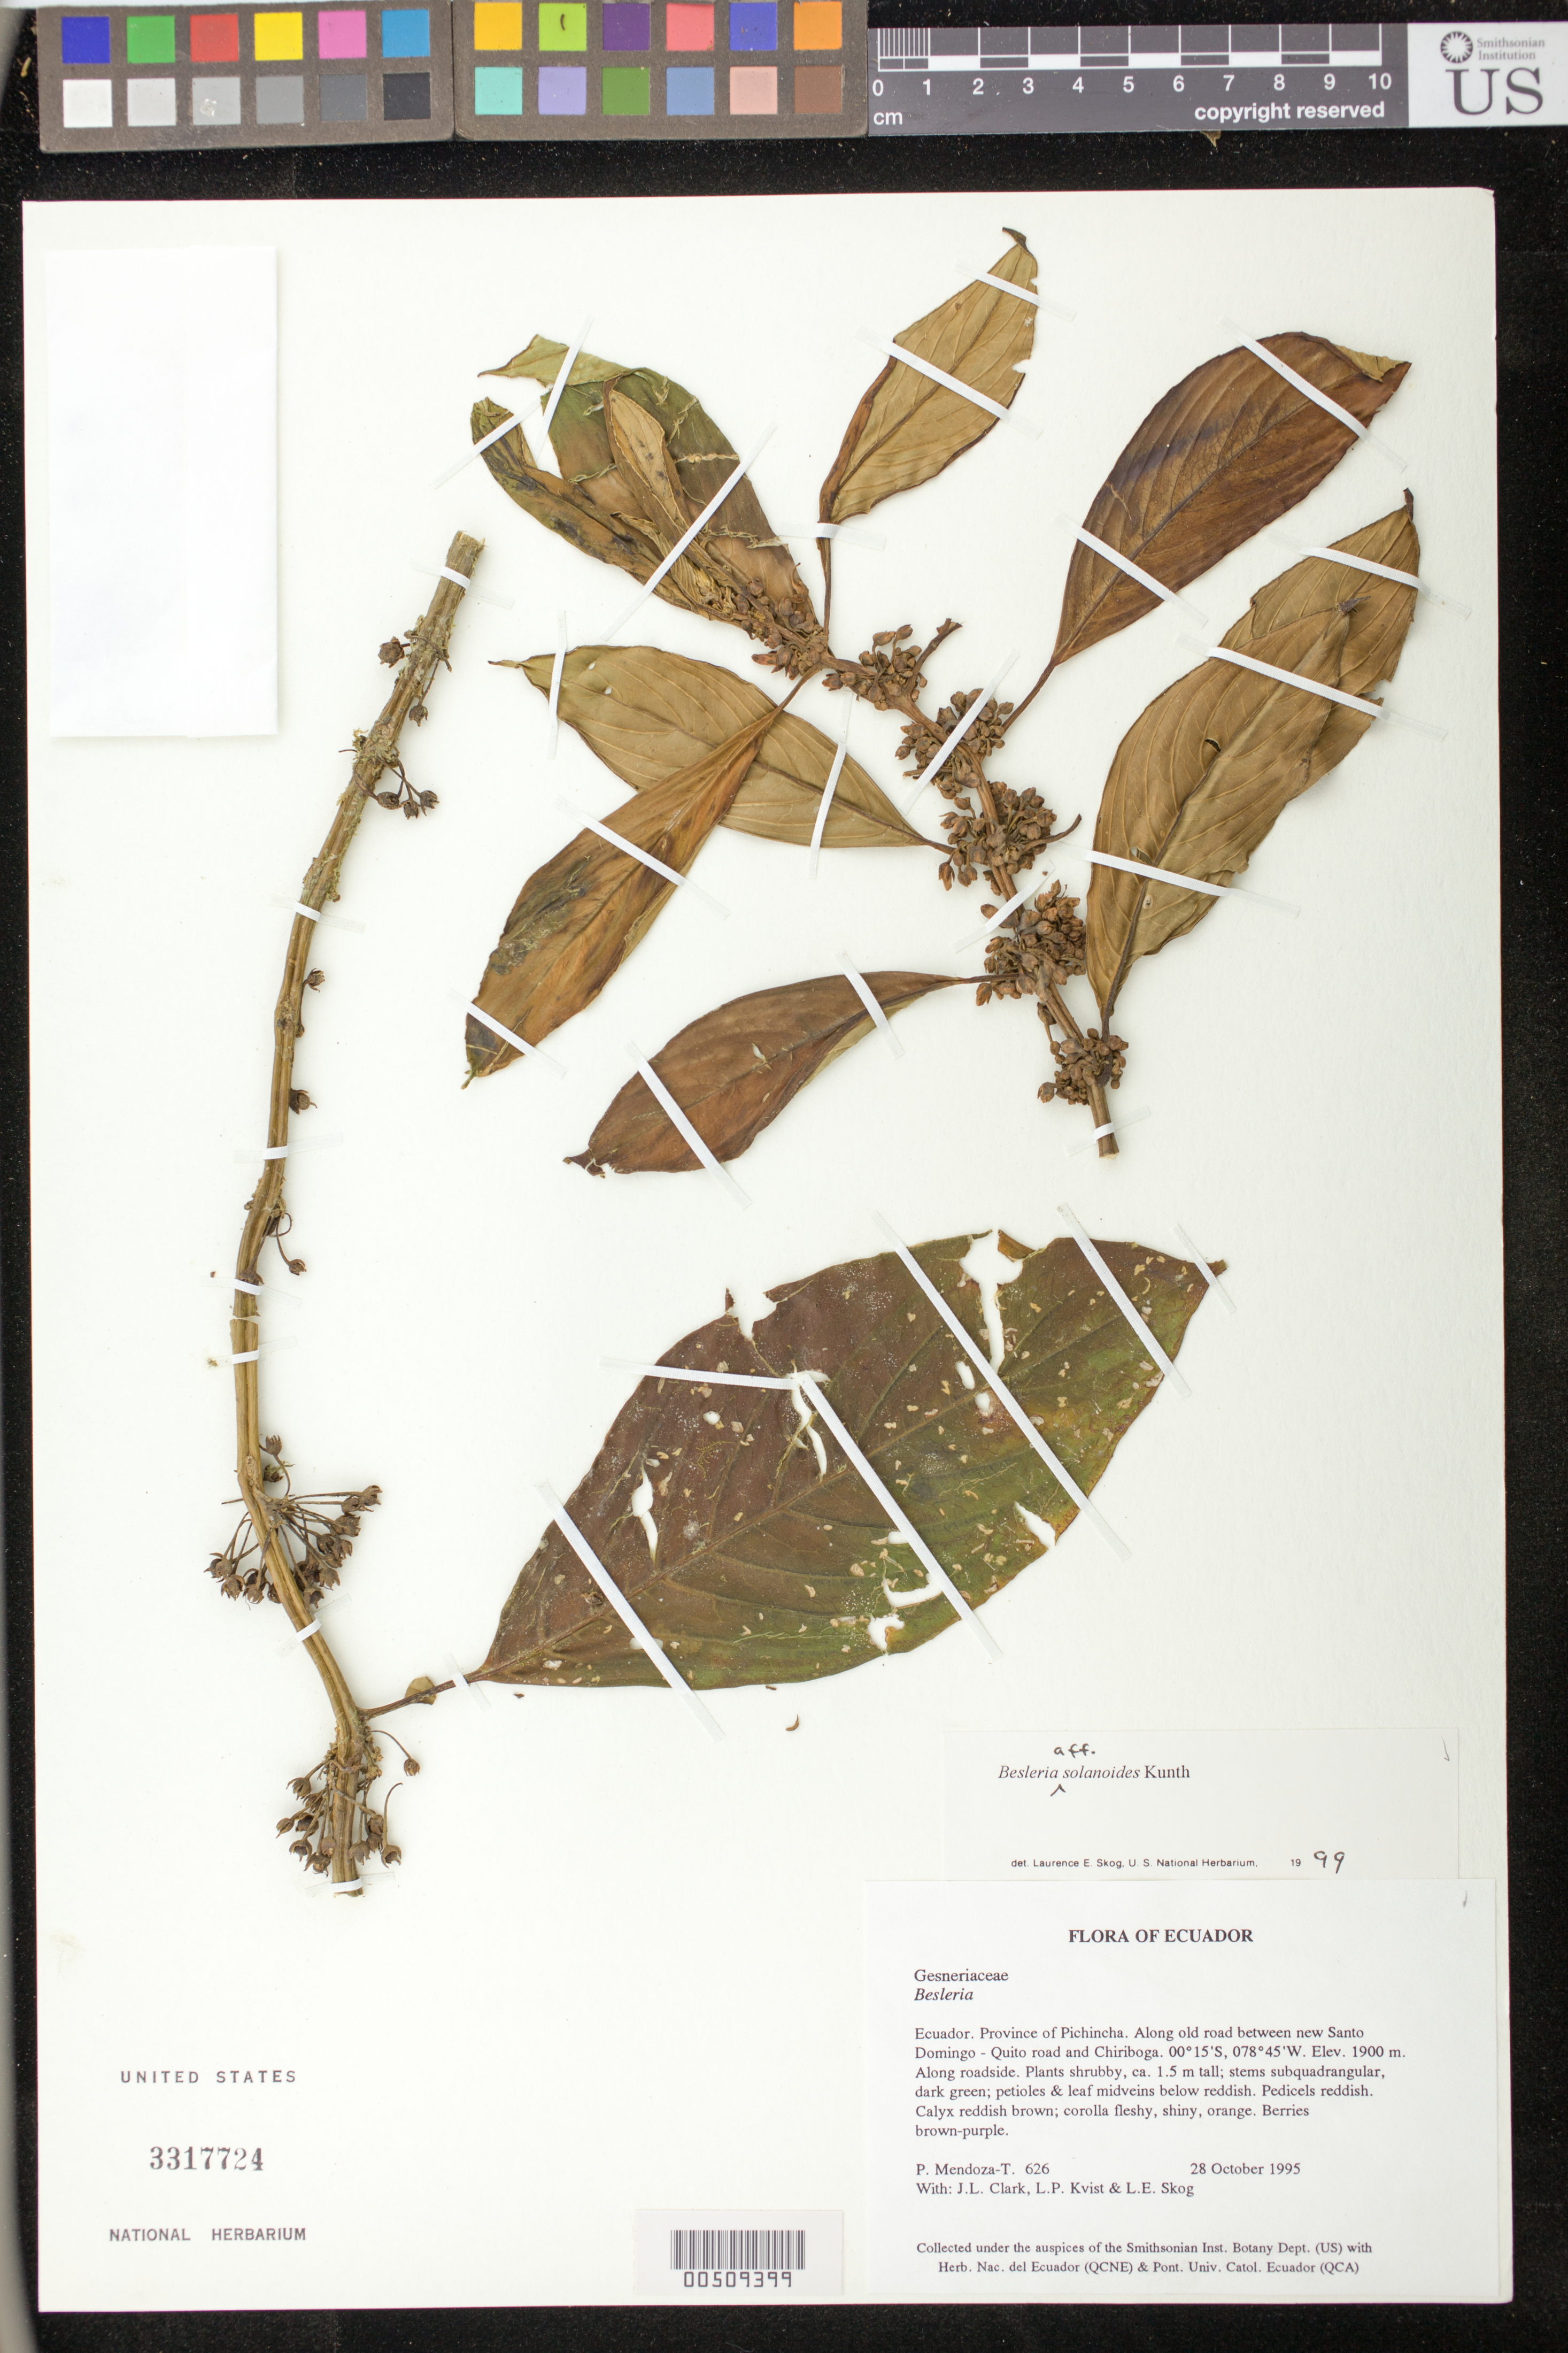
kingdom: Plantae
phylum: Tracheophyta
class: Magnoliopsida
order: Lamiales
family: Gesneriaceae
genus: Besleria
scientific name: Besleria angustiflora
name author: Fritsch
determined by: Skog, Laurence E.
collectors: P. Mendoza-T., J. L. Clark, L. P. Kvist & L. E. Skog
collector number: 626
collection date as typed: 28 Oct 1995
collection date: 1995-10-28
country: Ecuador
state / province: Pichincha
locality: Along old road between new Santo Domingo - Quito road and Chiriboga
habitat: Along roadside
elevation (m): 1900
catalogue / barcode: US 3317724